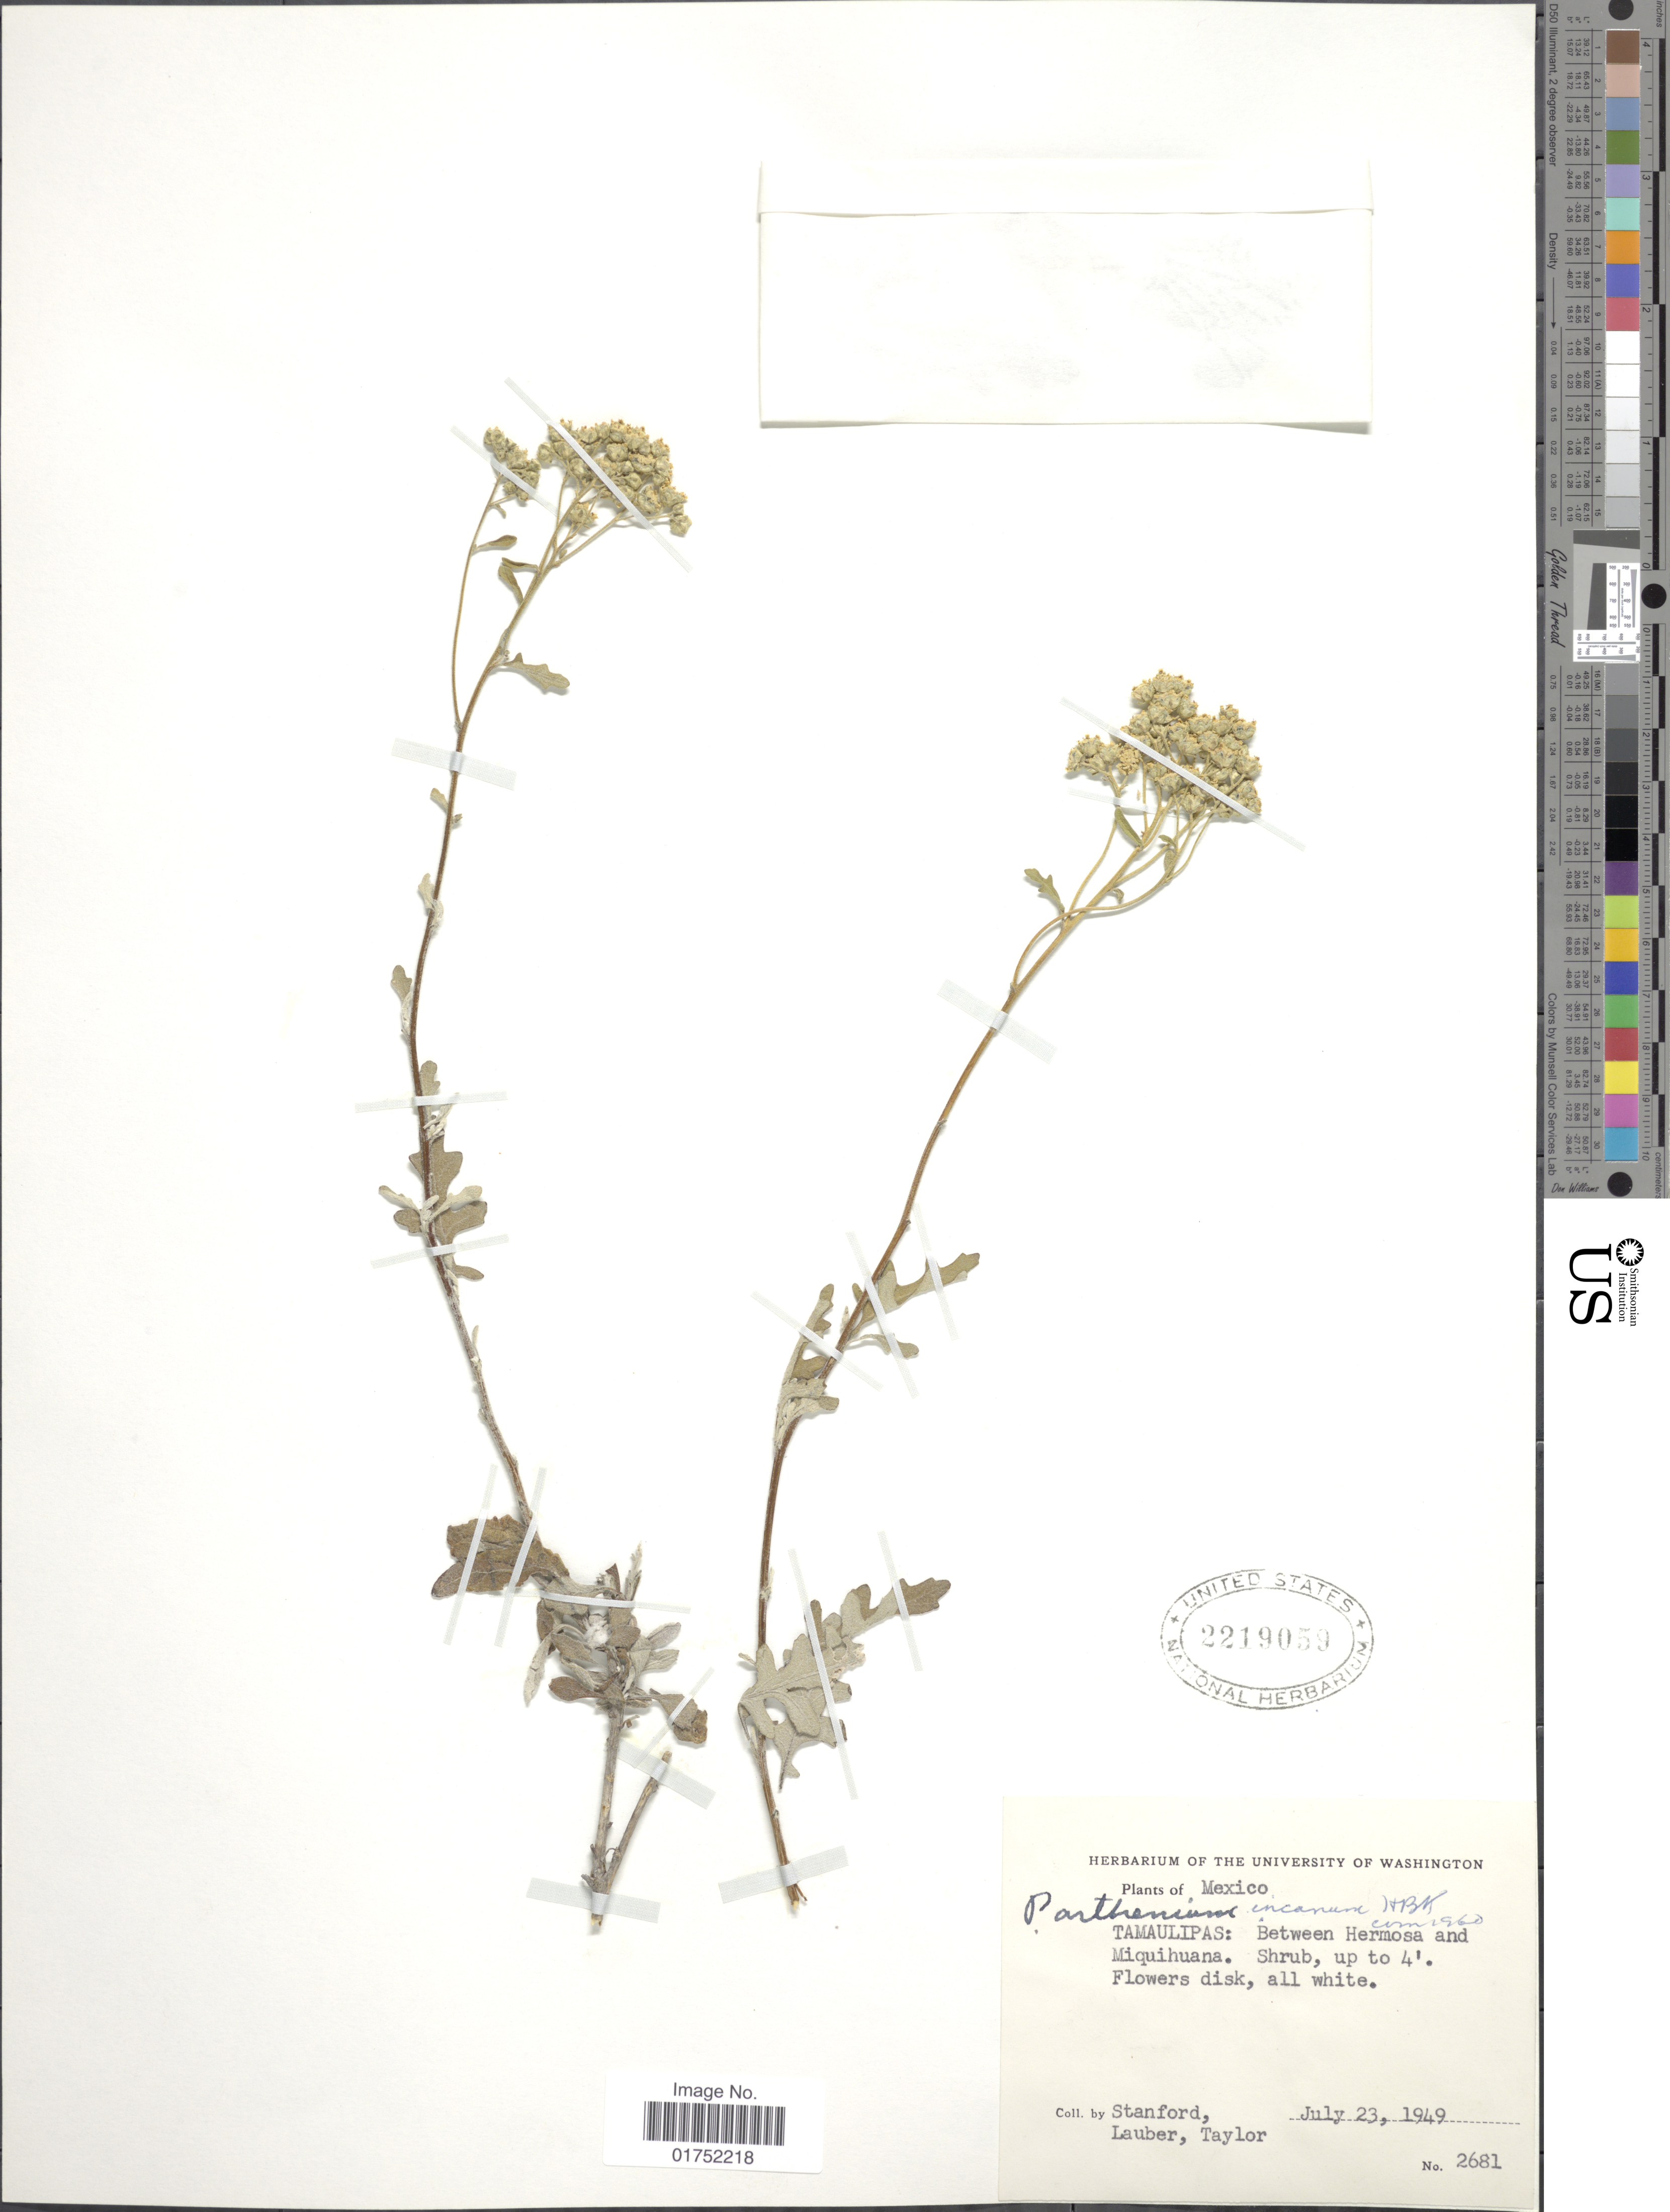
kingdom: Plantae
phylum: Tracheophyta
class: Magnoliopsida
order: Asterales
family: Asteraceae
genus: Parthenium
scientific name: Parthenium incanum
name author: Kunth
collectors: -. Stanford, -. Lauber & -. Taylor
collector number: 2681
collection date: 1949-07-23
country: Mexico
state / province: Tamaulipas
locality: Between Hermosa and Miquihuana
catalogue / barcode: US 2219059